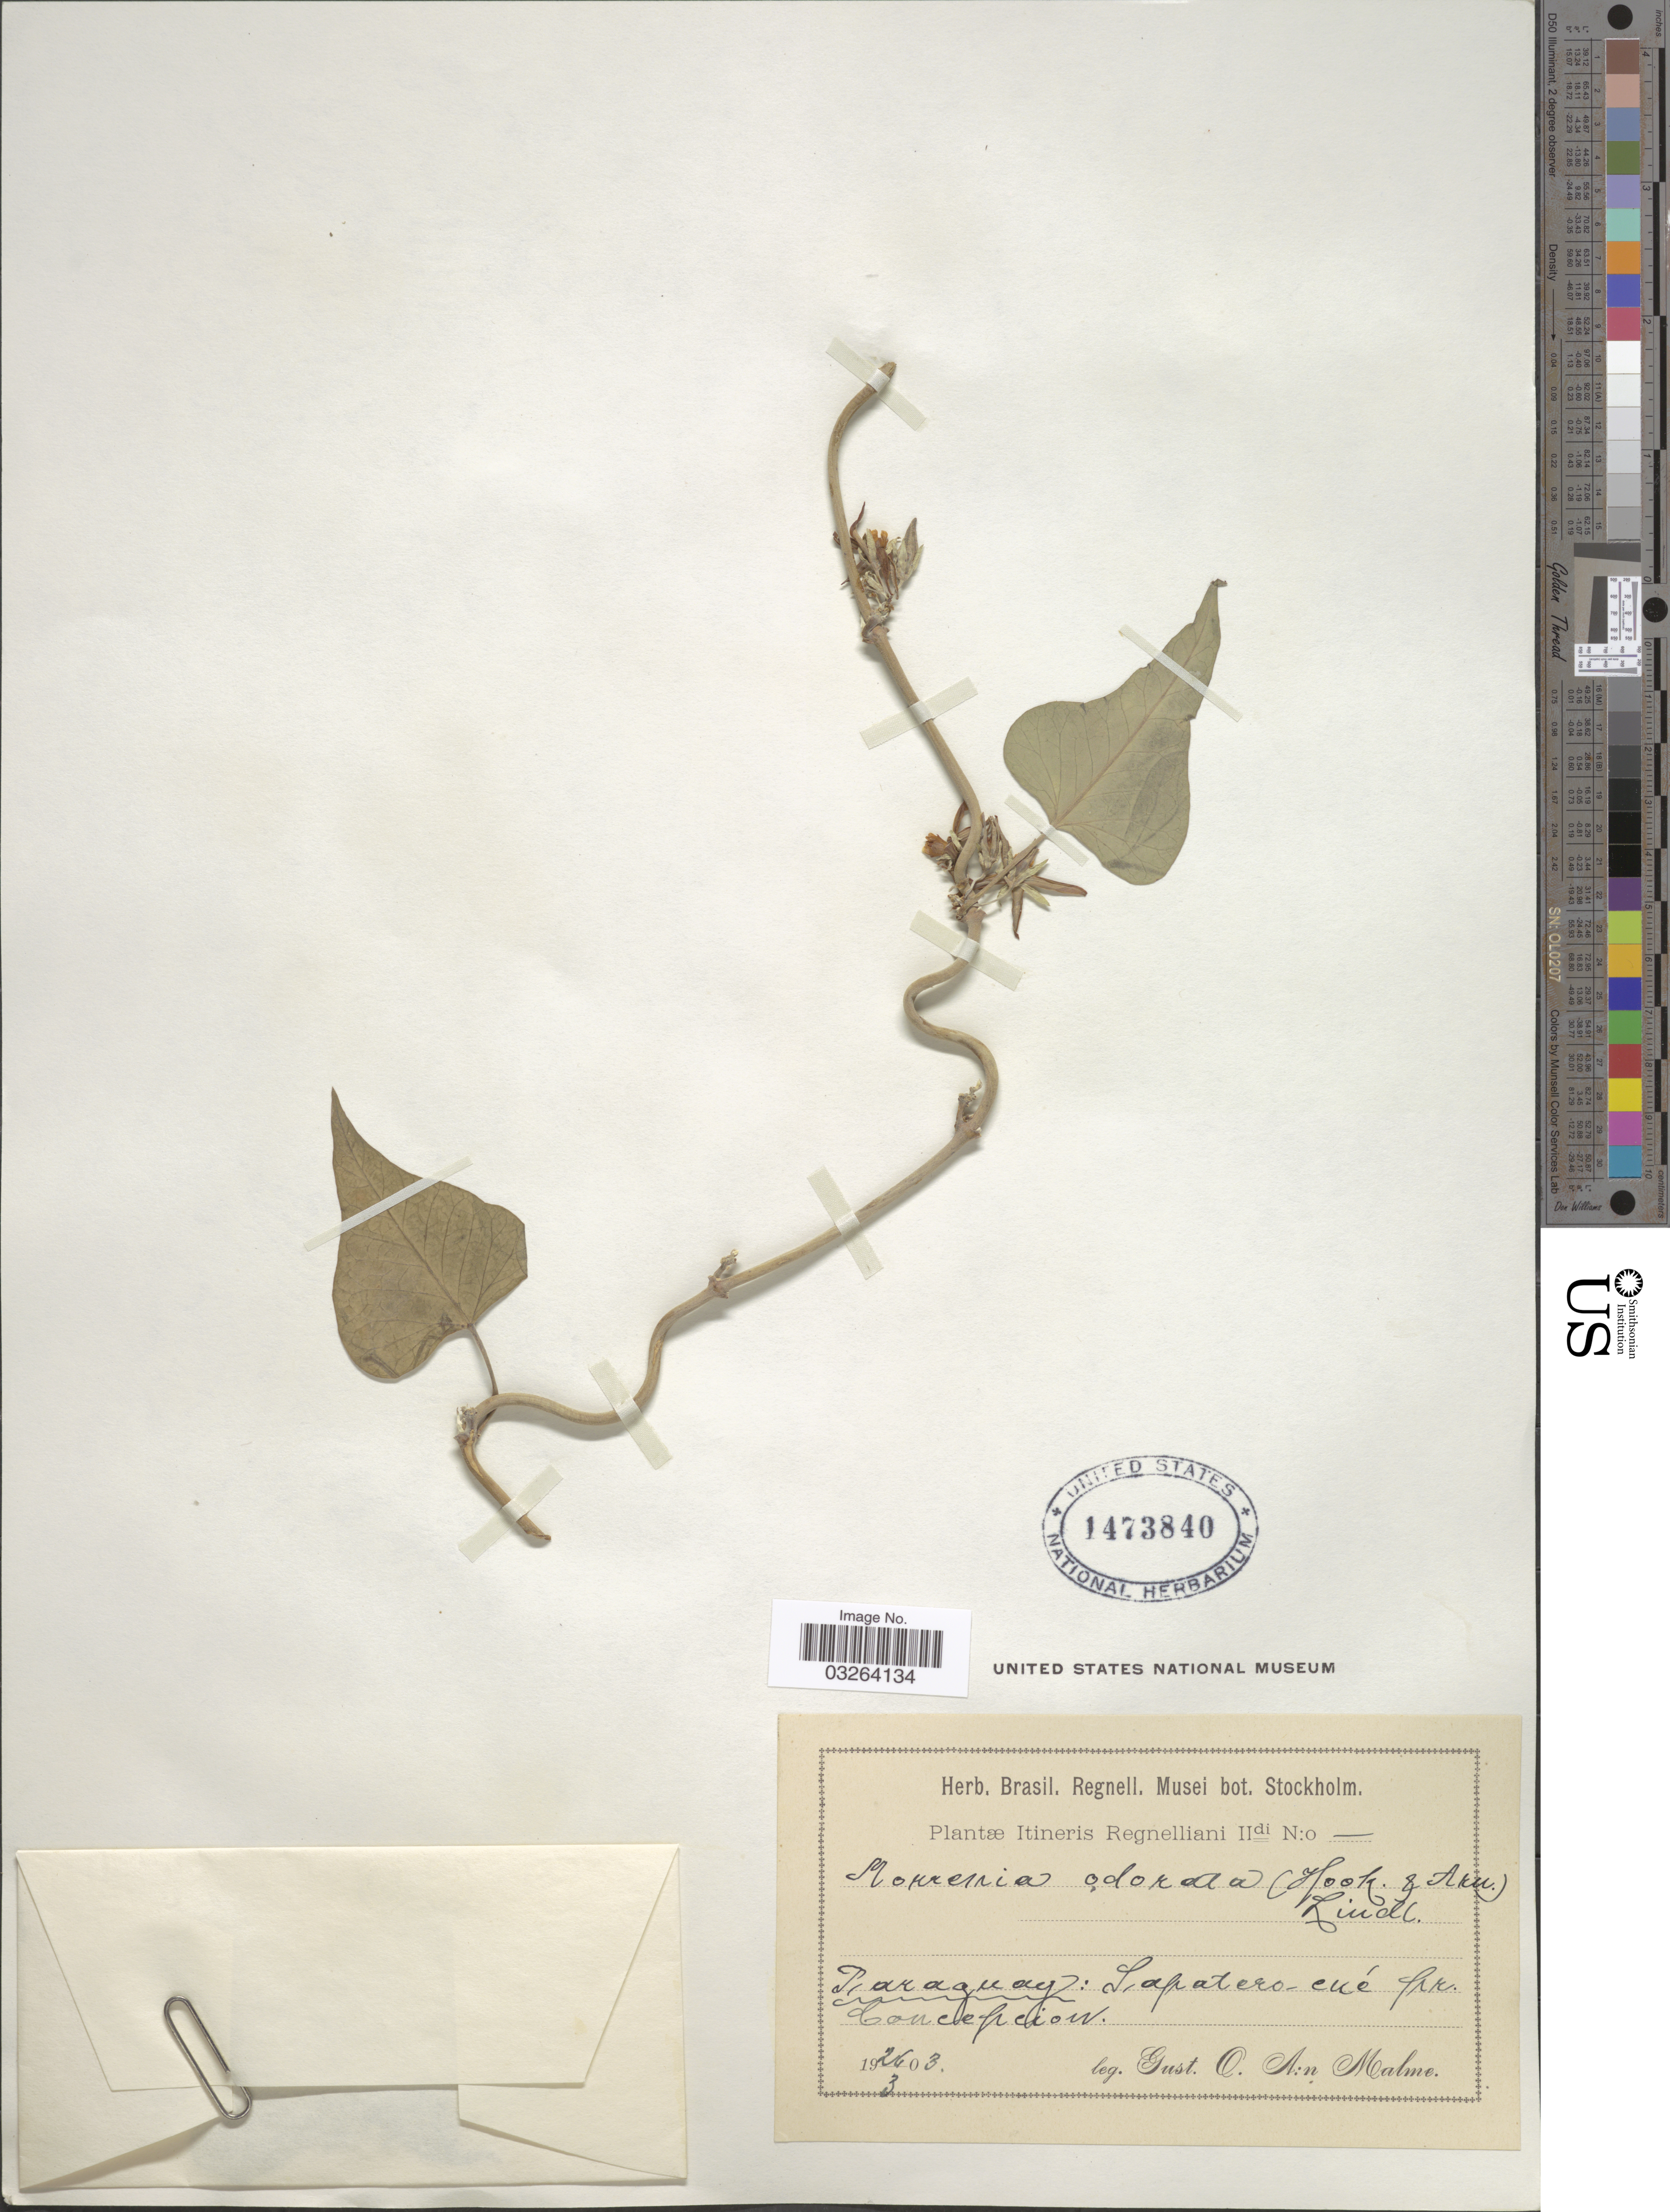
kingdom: Plantae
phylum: Tracheophyta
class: Magnoliopsida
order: Gentianales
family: Apocynaceae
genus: Morrenia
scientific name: Morrenia odorata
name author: (Hook. & Arn.) Lindl.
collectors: G. O. A. Malme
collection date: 1903-03-26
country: Paraguay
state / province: Concepcion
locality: Zapatero-cué.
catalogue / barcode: US 1473840